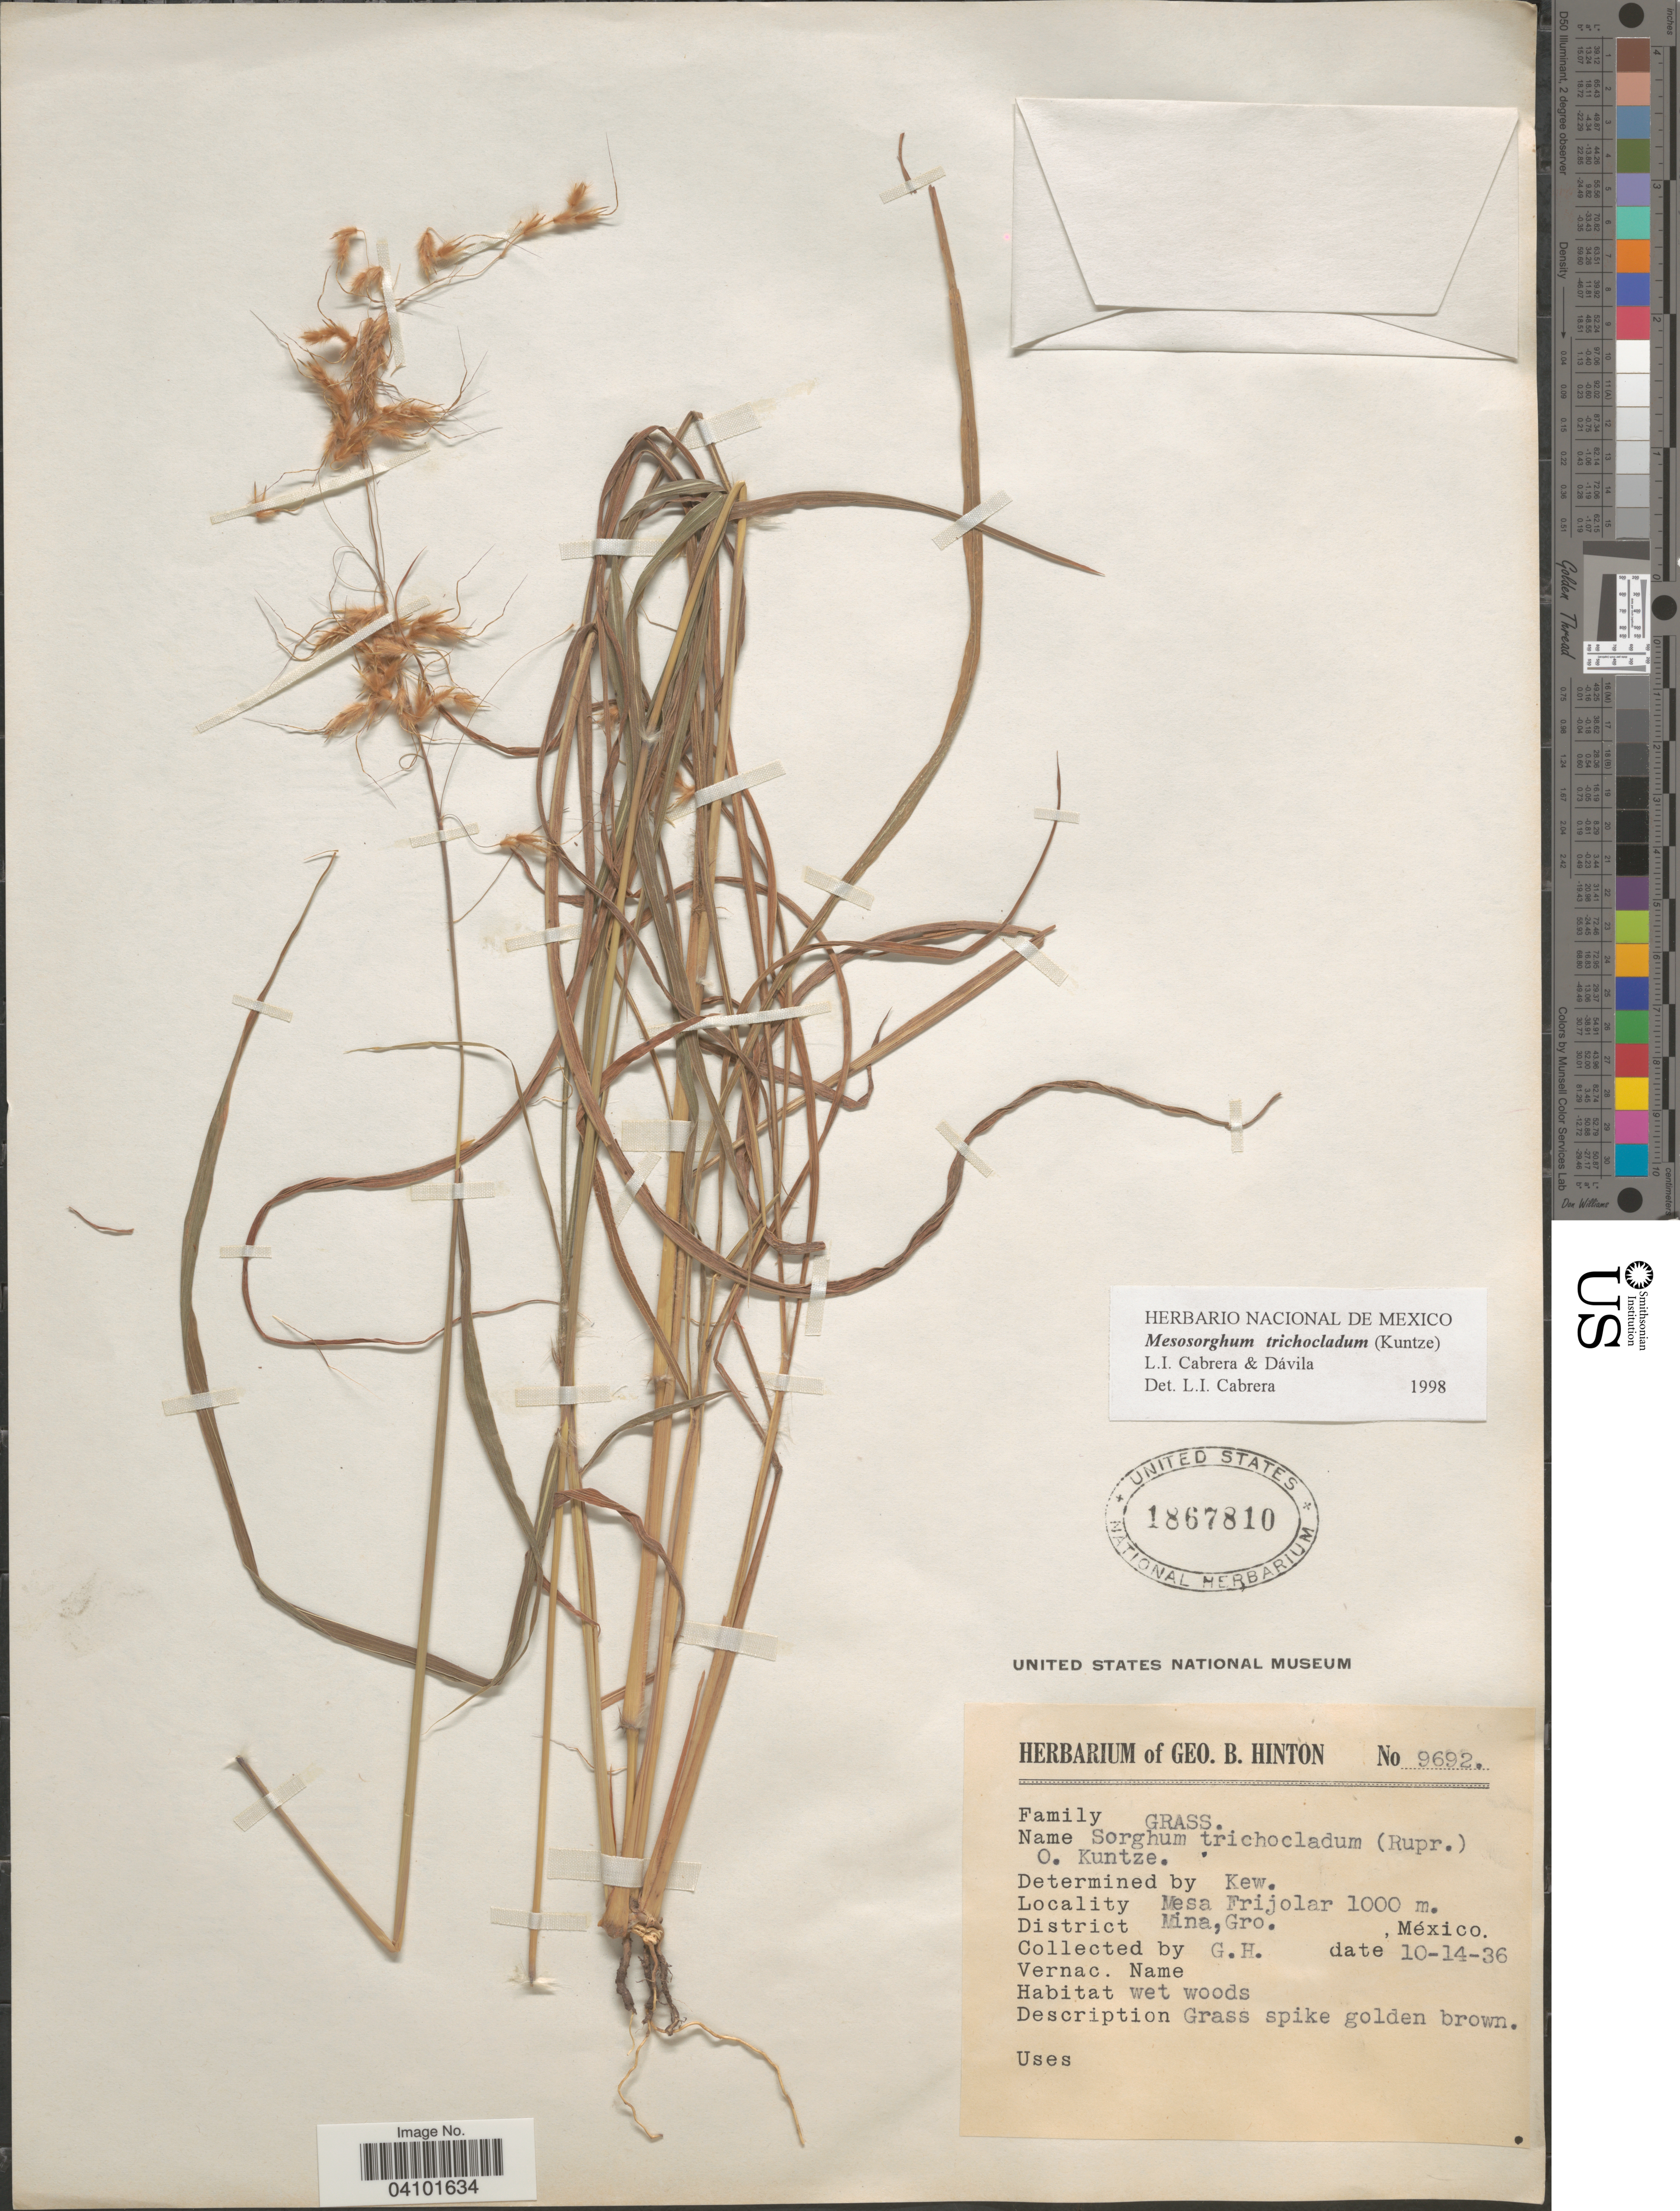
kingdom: Plantae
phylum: Tracheophyta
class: Liliopsida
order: Poales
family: Poaceae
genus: Sorghum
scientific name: Sorghum trichocladum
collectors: G. B. Hinton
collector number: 9692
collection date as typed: Transcribed d/m/y: 14/10/36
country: Mexico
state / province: Guerrero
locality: Mesa Frijolar. District Mina.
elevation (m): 1000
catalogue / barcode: US 1867810